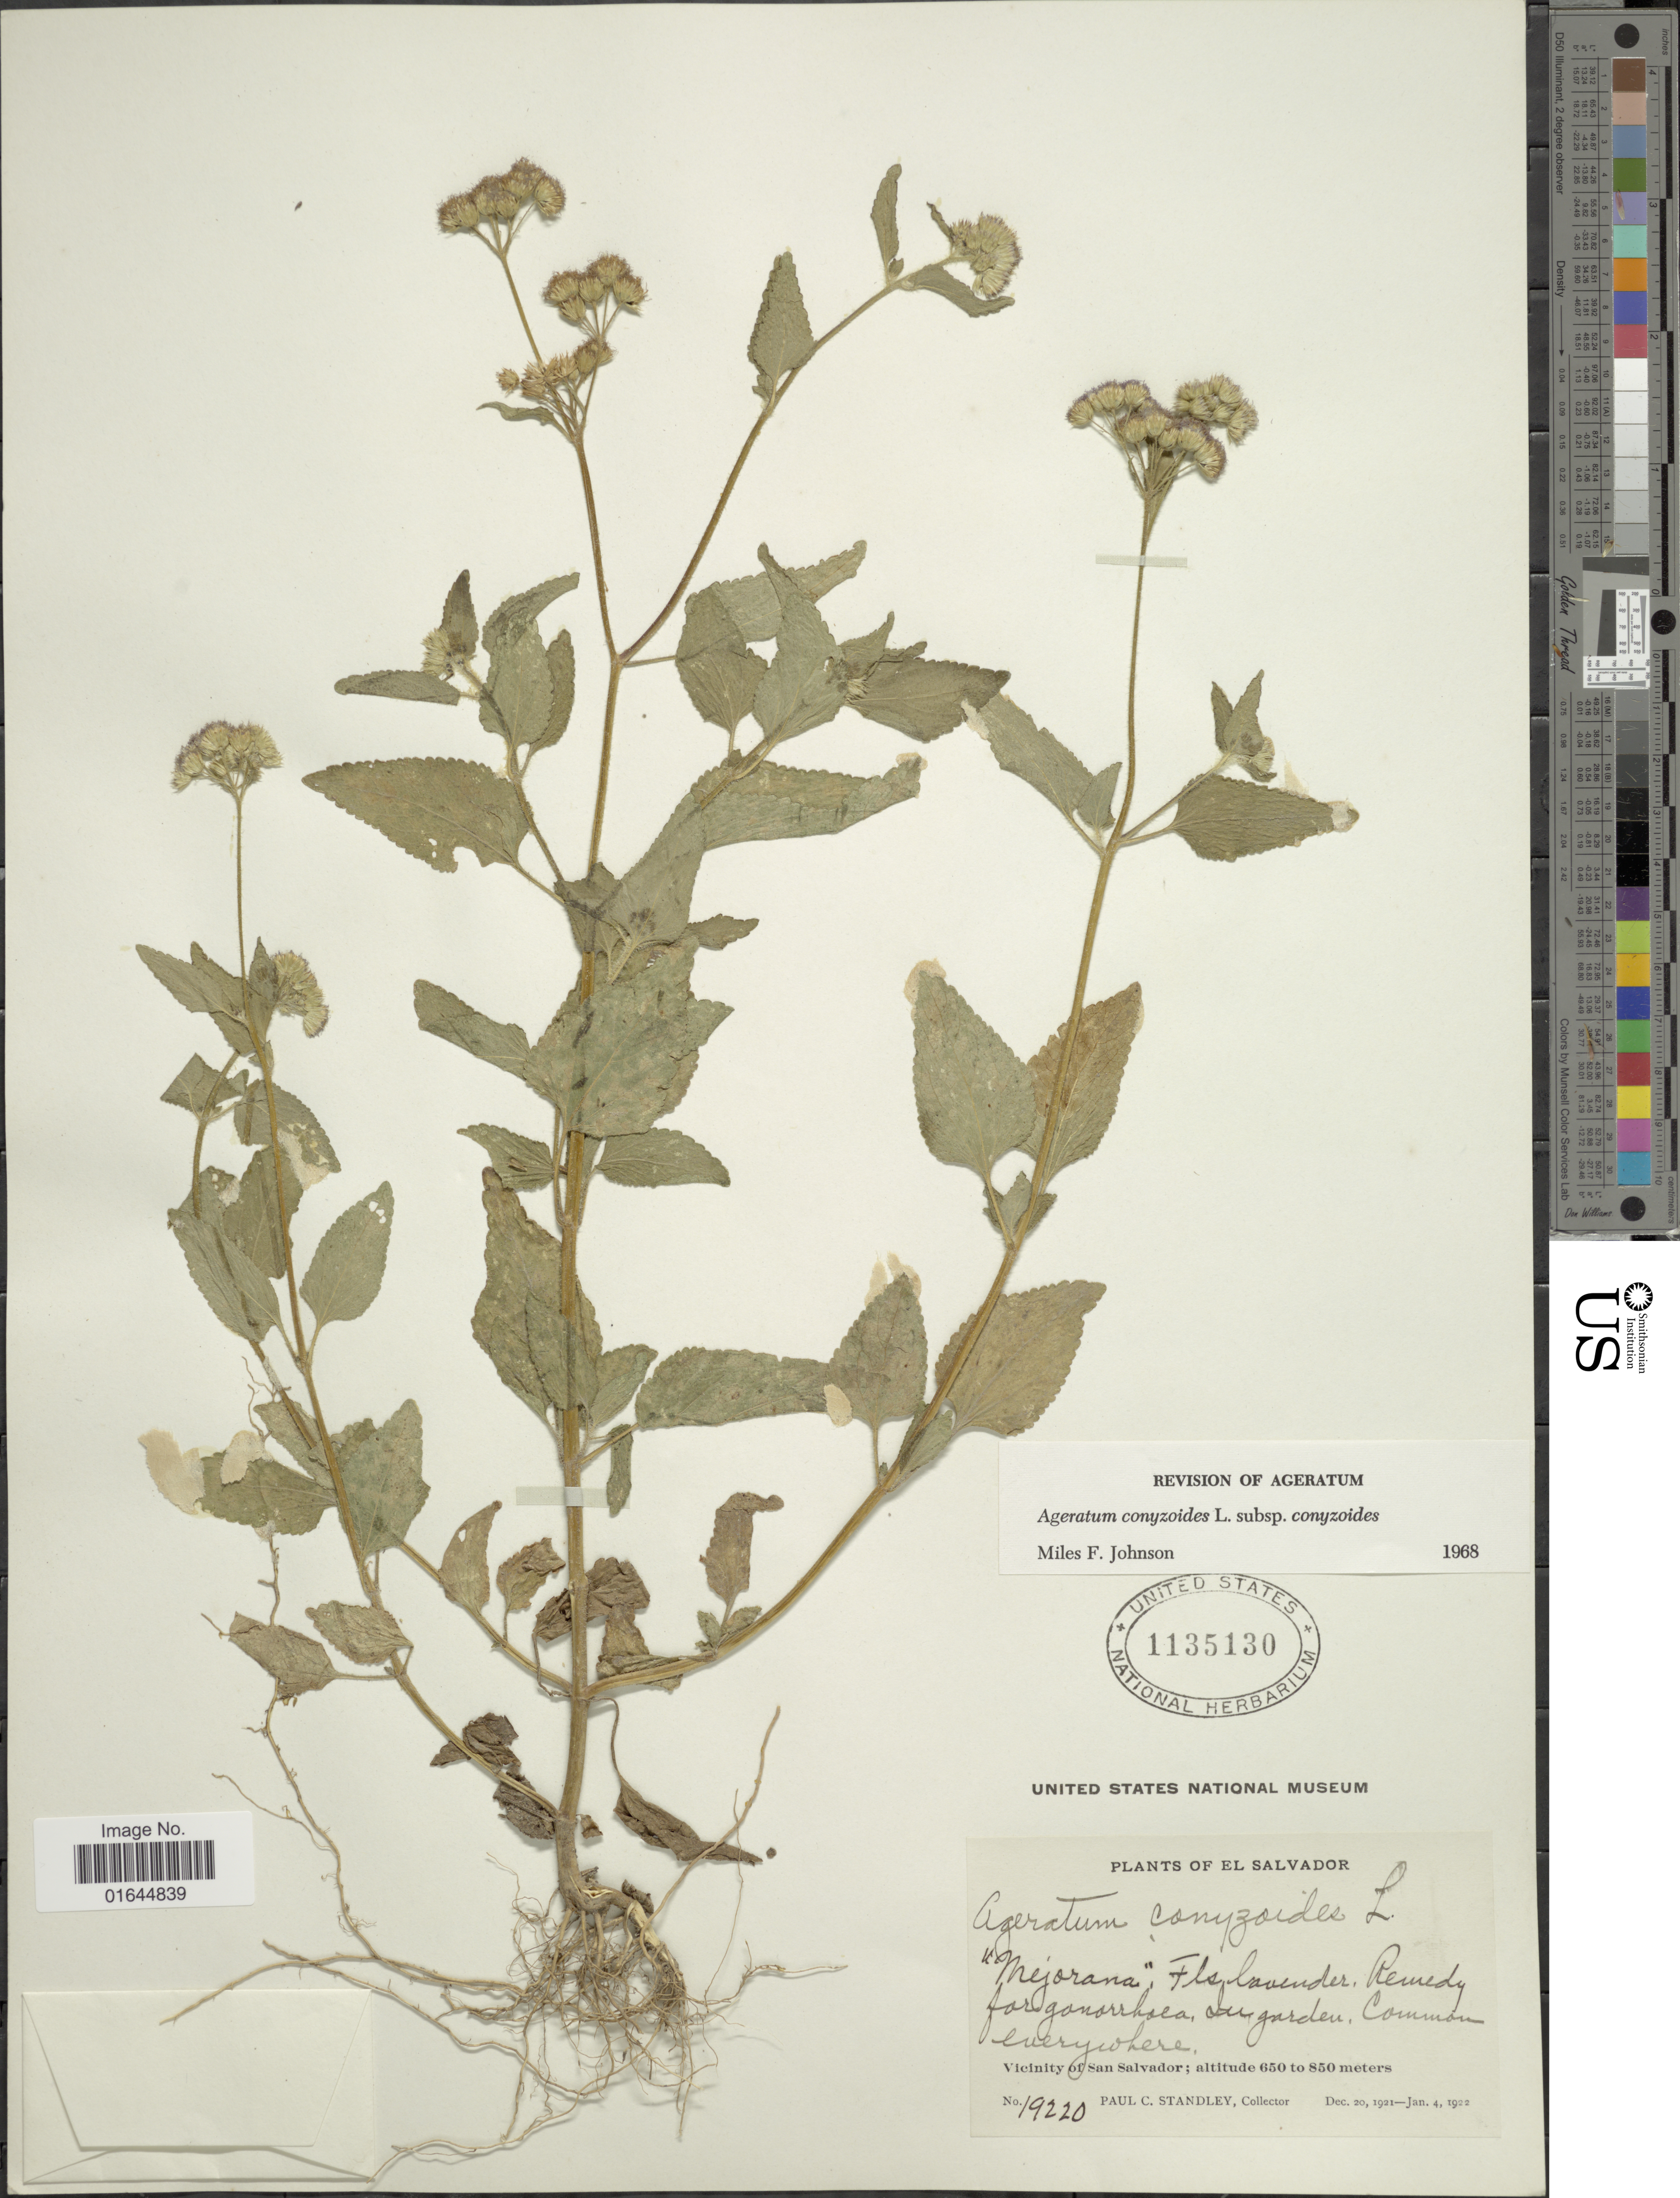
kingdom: Plantae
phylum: Tracheophyta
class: Magnoliopsida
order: Asterales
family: Asteraceae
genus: Ageratum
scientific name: Ageratum houstonianum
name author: Mill.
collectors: P. C. Standley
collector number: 19220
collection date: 1921-12-20/1922-01-04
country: El Salvador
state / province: San Salvador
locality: El Salvador, Vicinity of San Salvador, "Mejorana".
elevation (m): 650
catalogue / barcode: US 1135130